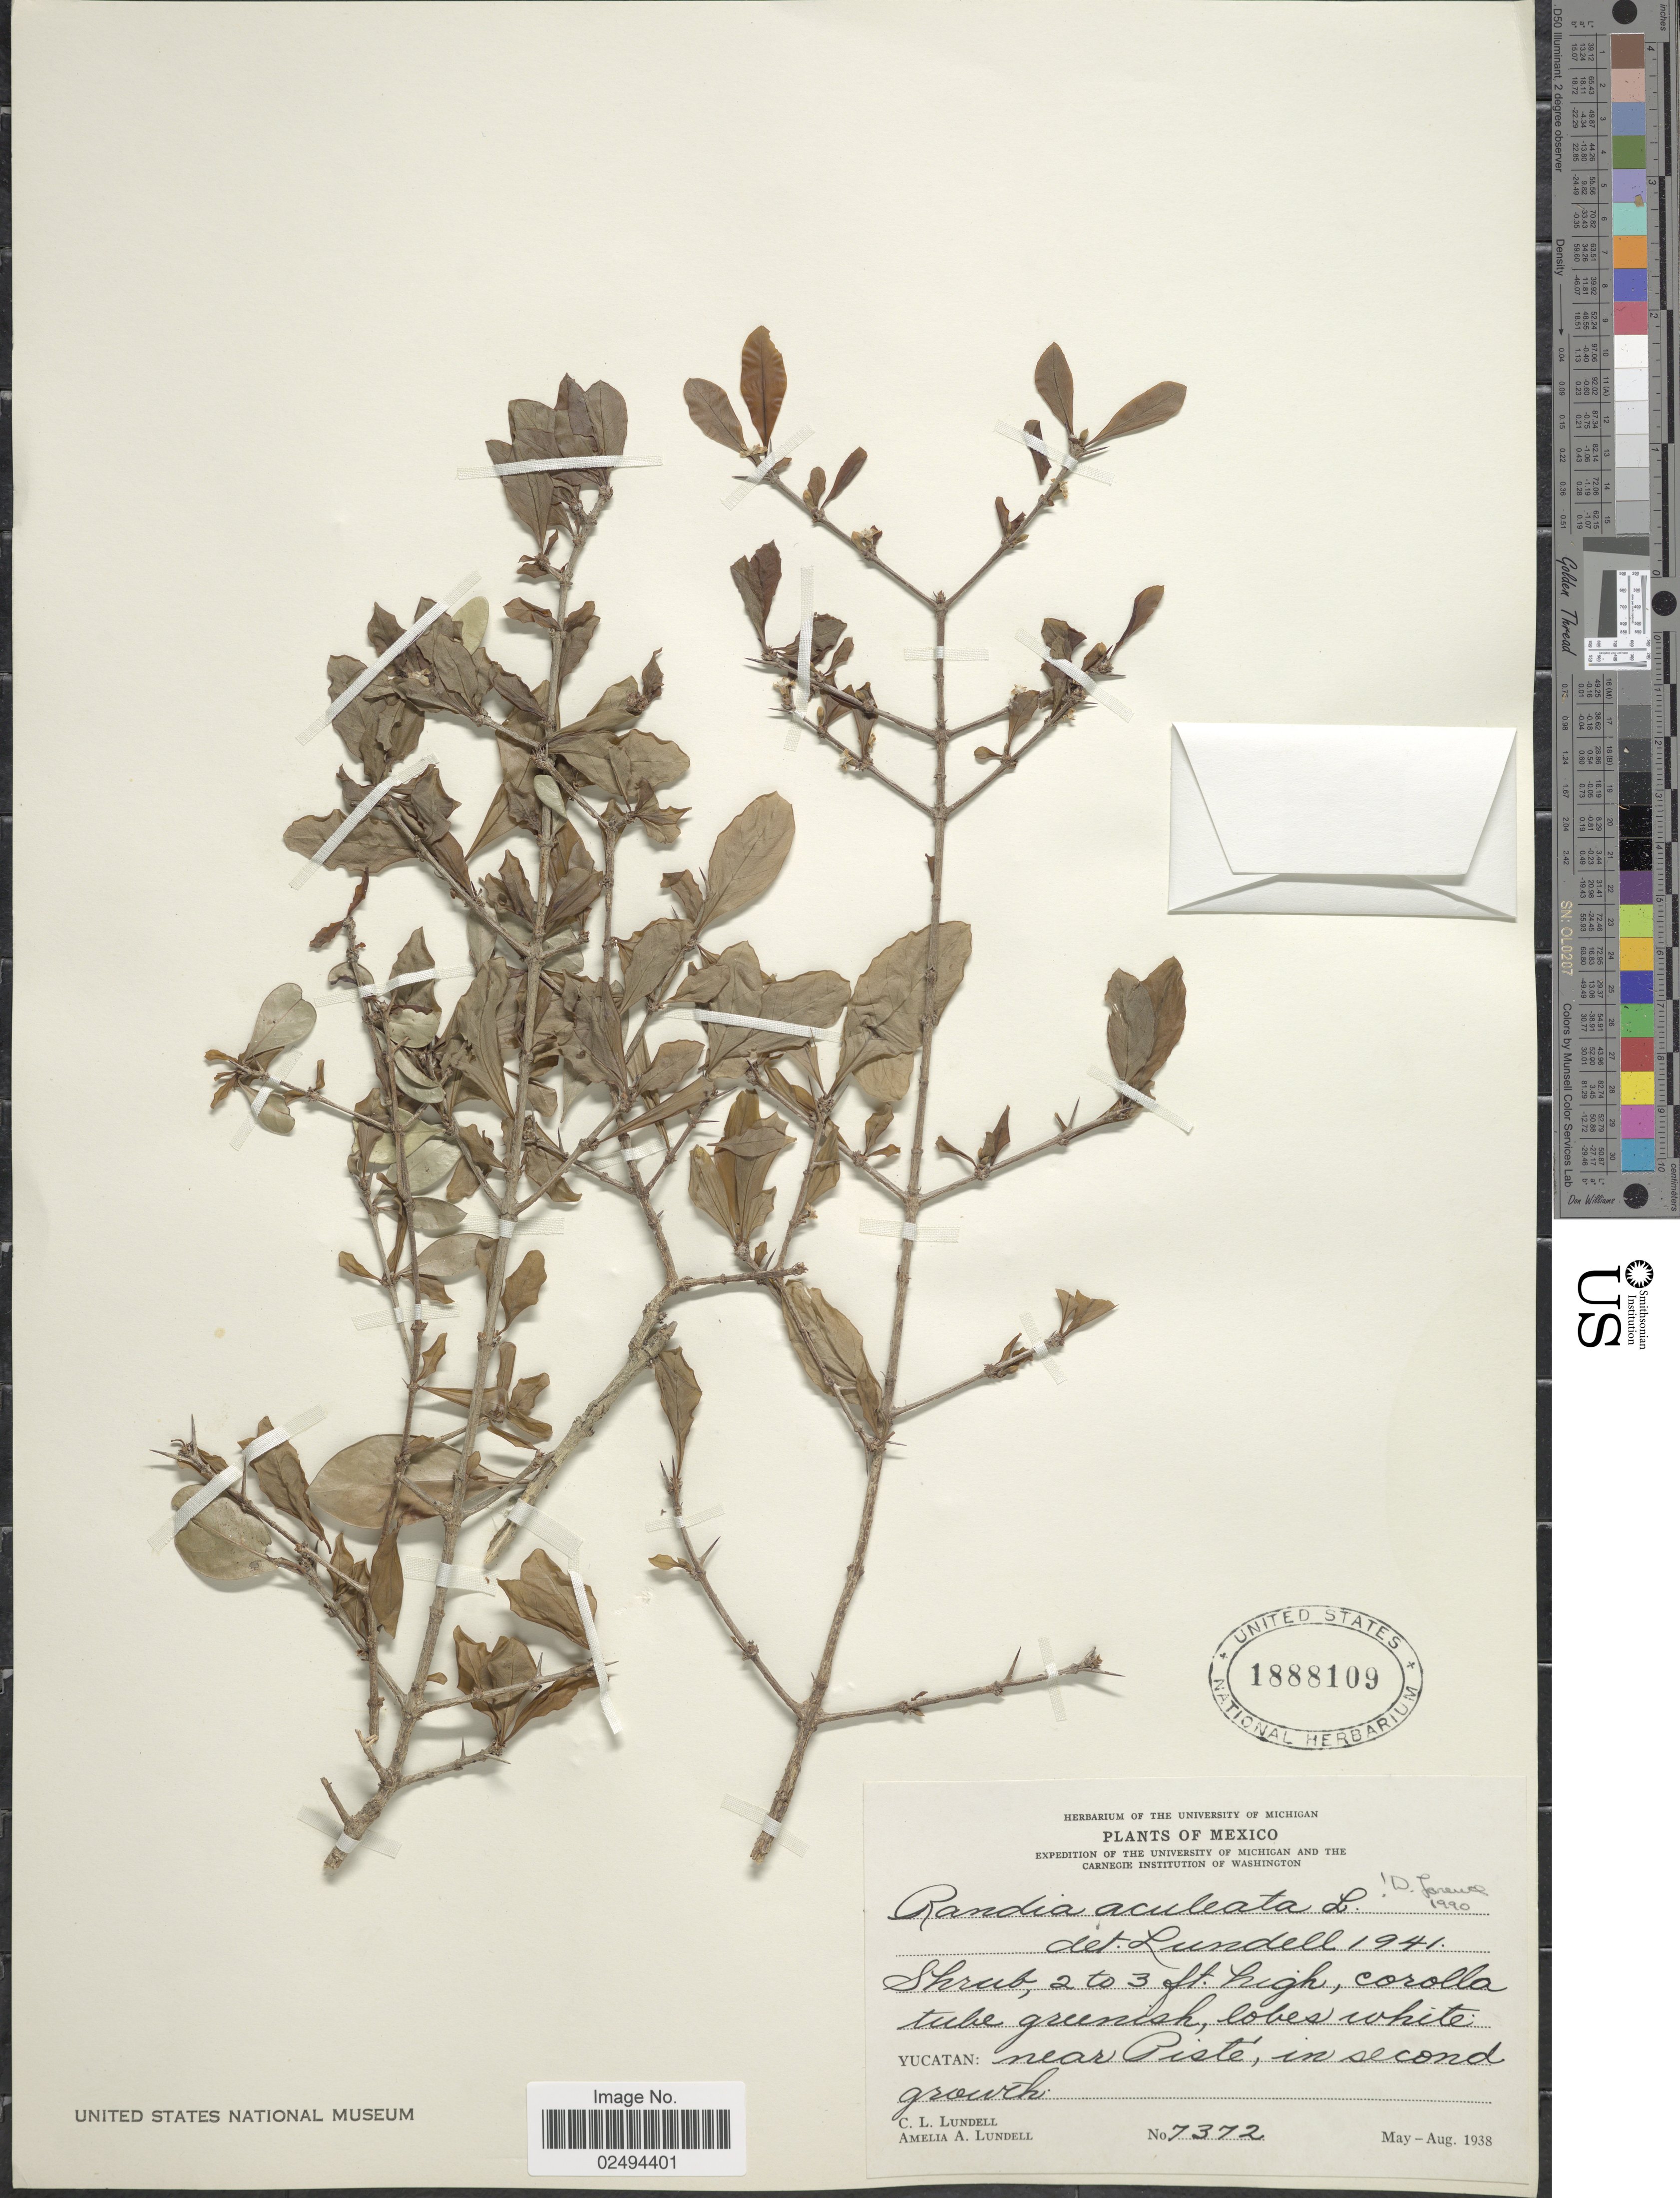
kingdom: Plantae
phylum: Tracheophyta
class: Magnoliopsida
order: Gentianales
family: Rubiaceae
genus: Randia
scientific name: Randia aculeata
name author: L.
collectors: C. L. Lundell & A. A. Lundell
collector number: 7372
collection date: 1938-05/1938-08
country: Mexico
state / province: Yucatán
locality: Near Piste, in second growth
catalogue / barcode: US 1888109